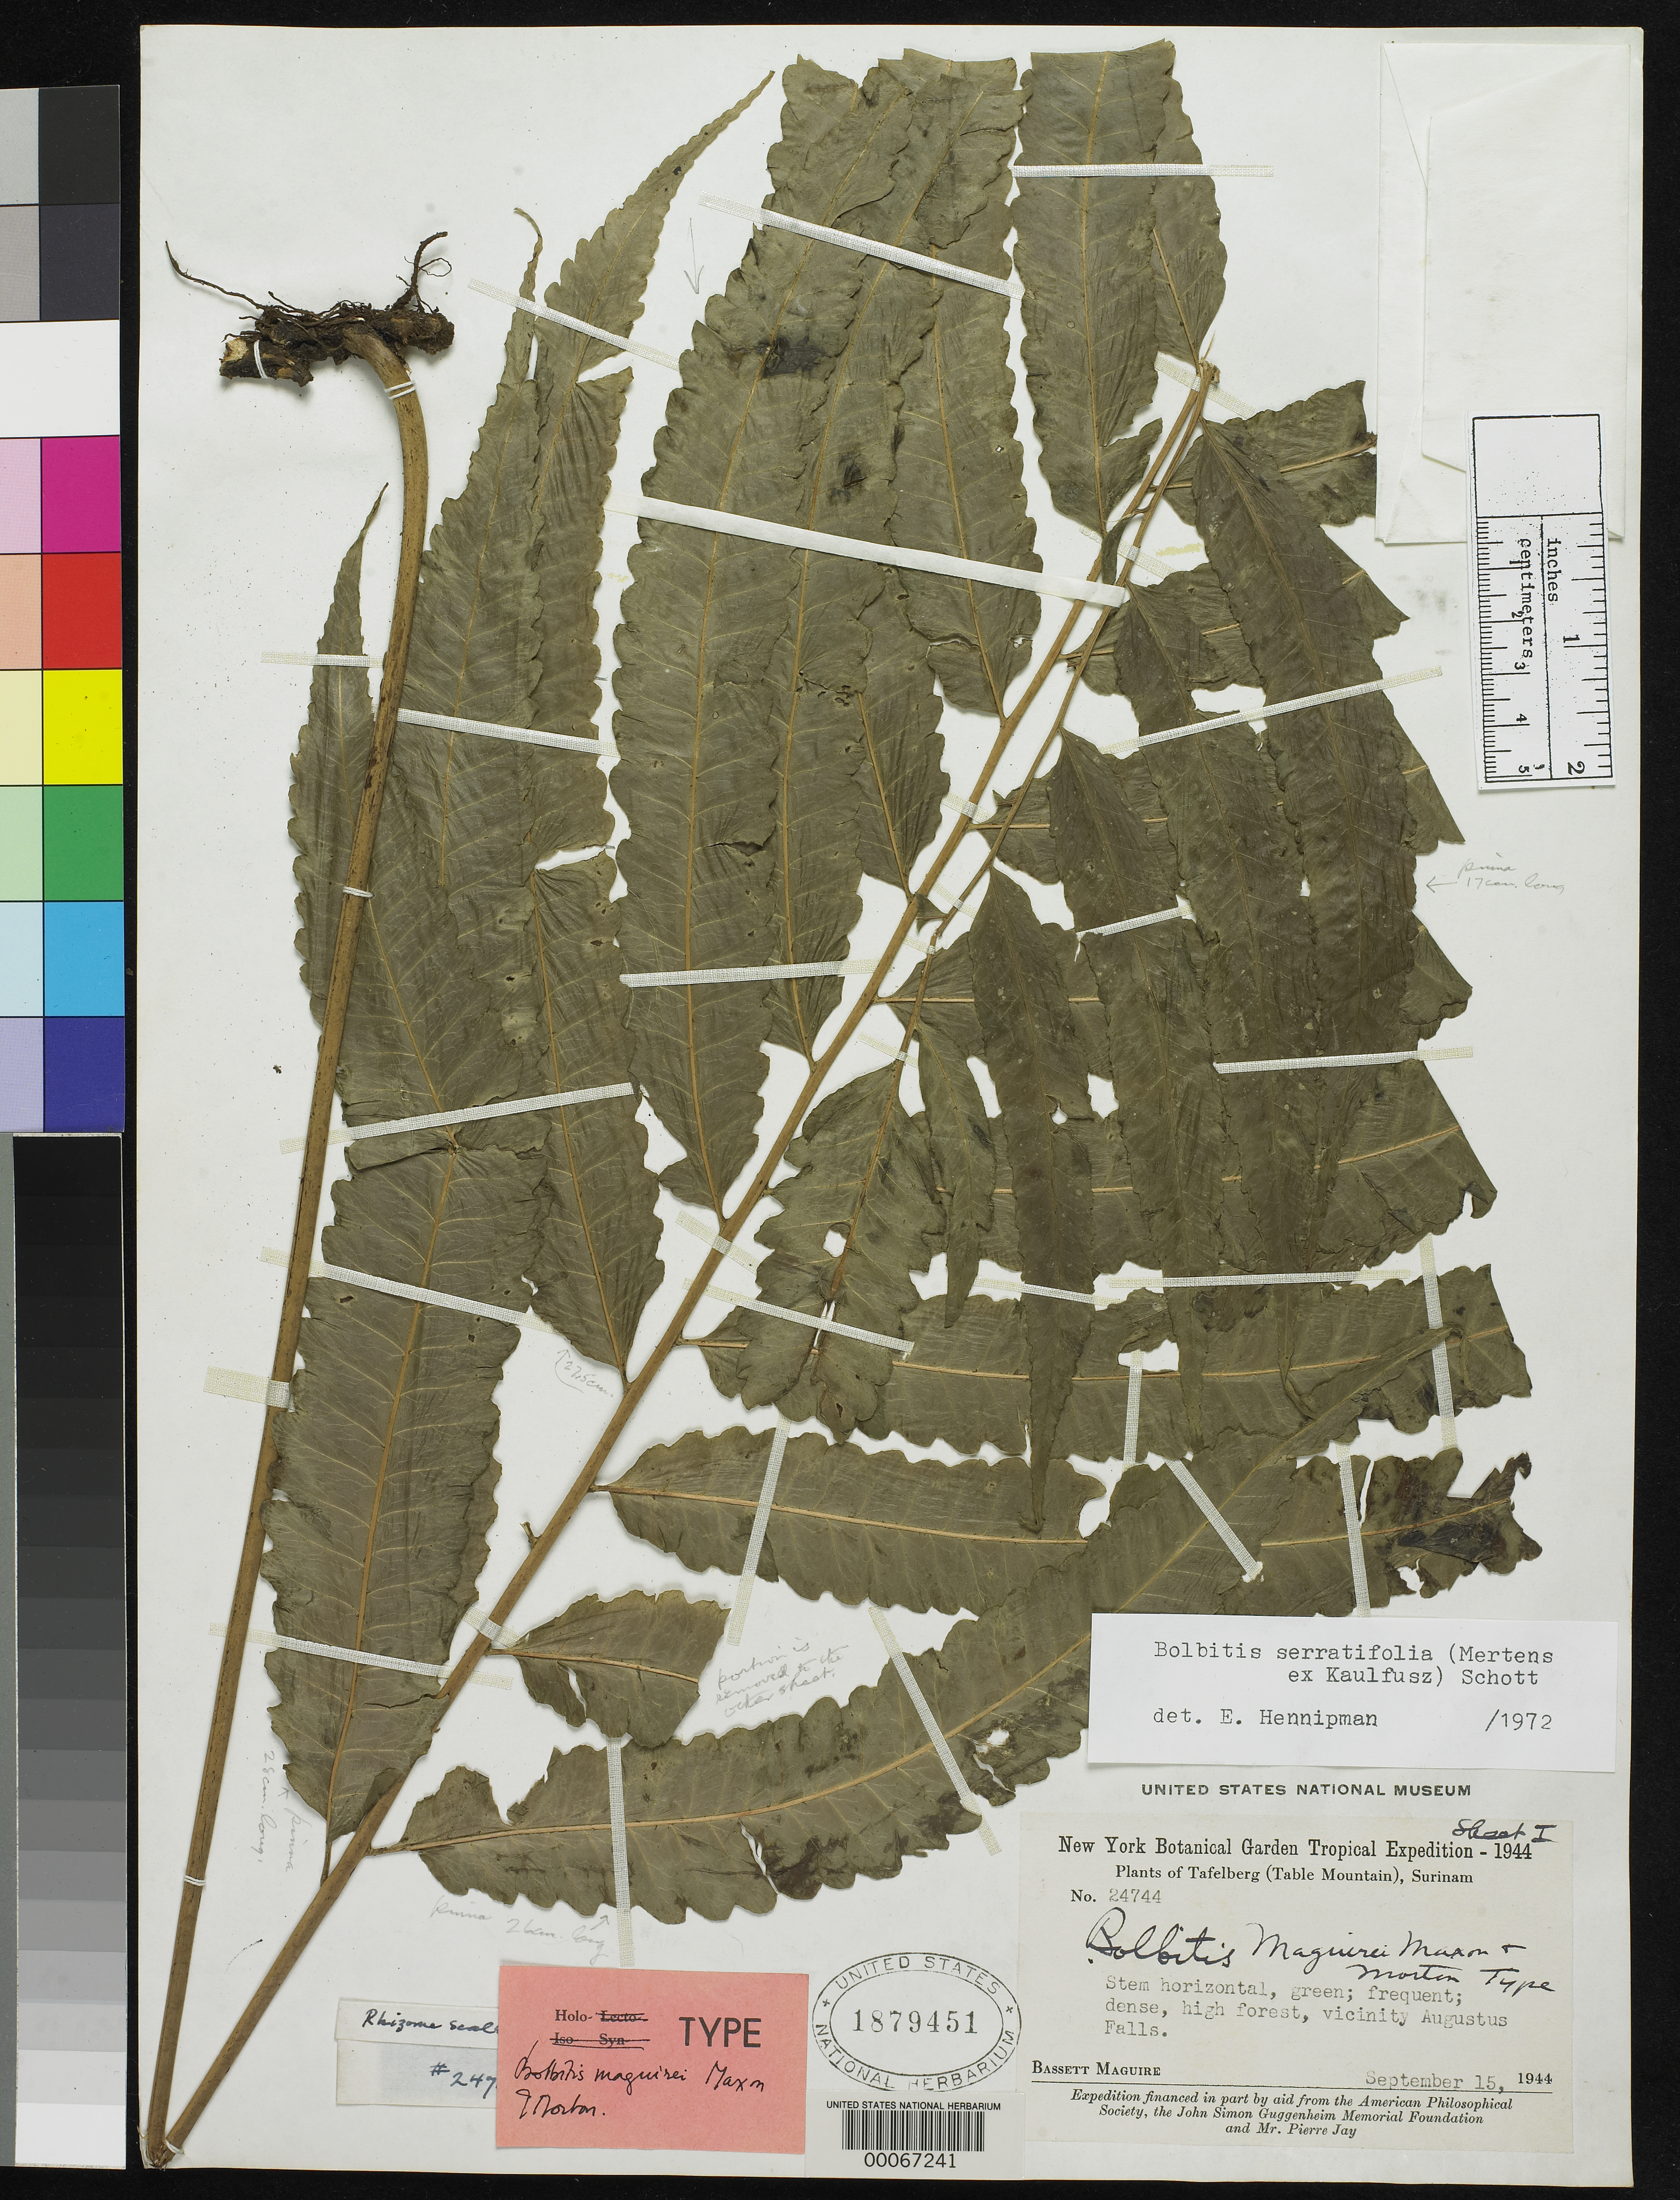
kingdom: Plantae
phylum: Tracheophyta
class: Polypodiopsida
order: Polypodiales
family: Dryopteridaceae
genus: Bolbitis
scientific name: Bolbitis maguirei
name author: Maxon & C.V. Morton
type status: Holotype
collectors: B. Maguire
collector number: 24744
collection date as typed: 15 Sep 1944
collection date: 1944-09-15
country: Suriname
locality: Tafelberg, Table Mountain, vicinity of Augustus Falls.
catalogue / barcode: US 1879451